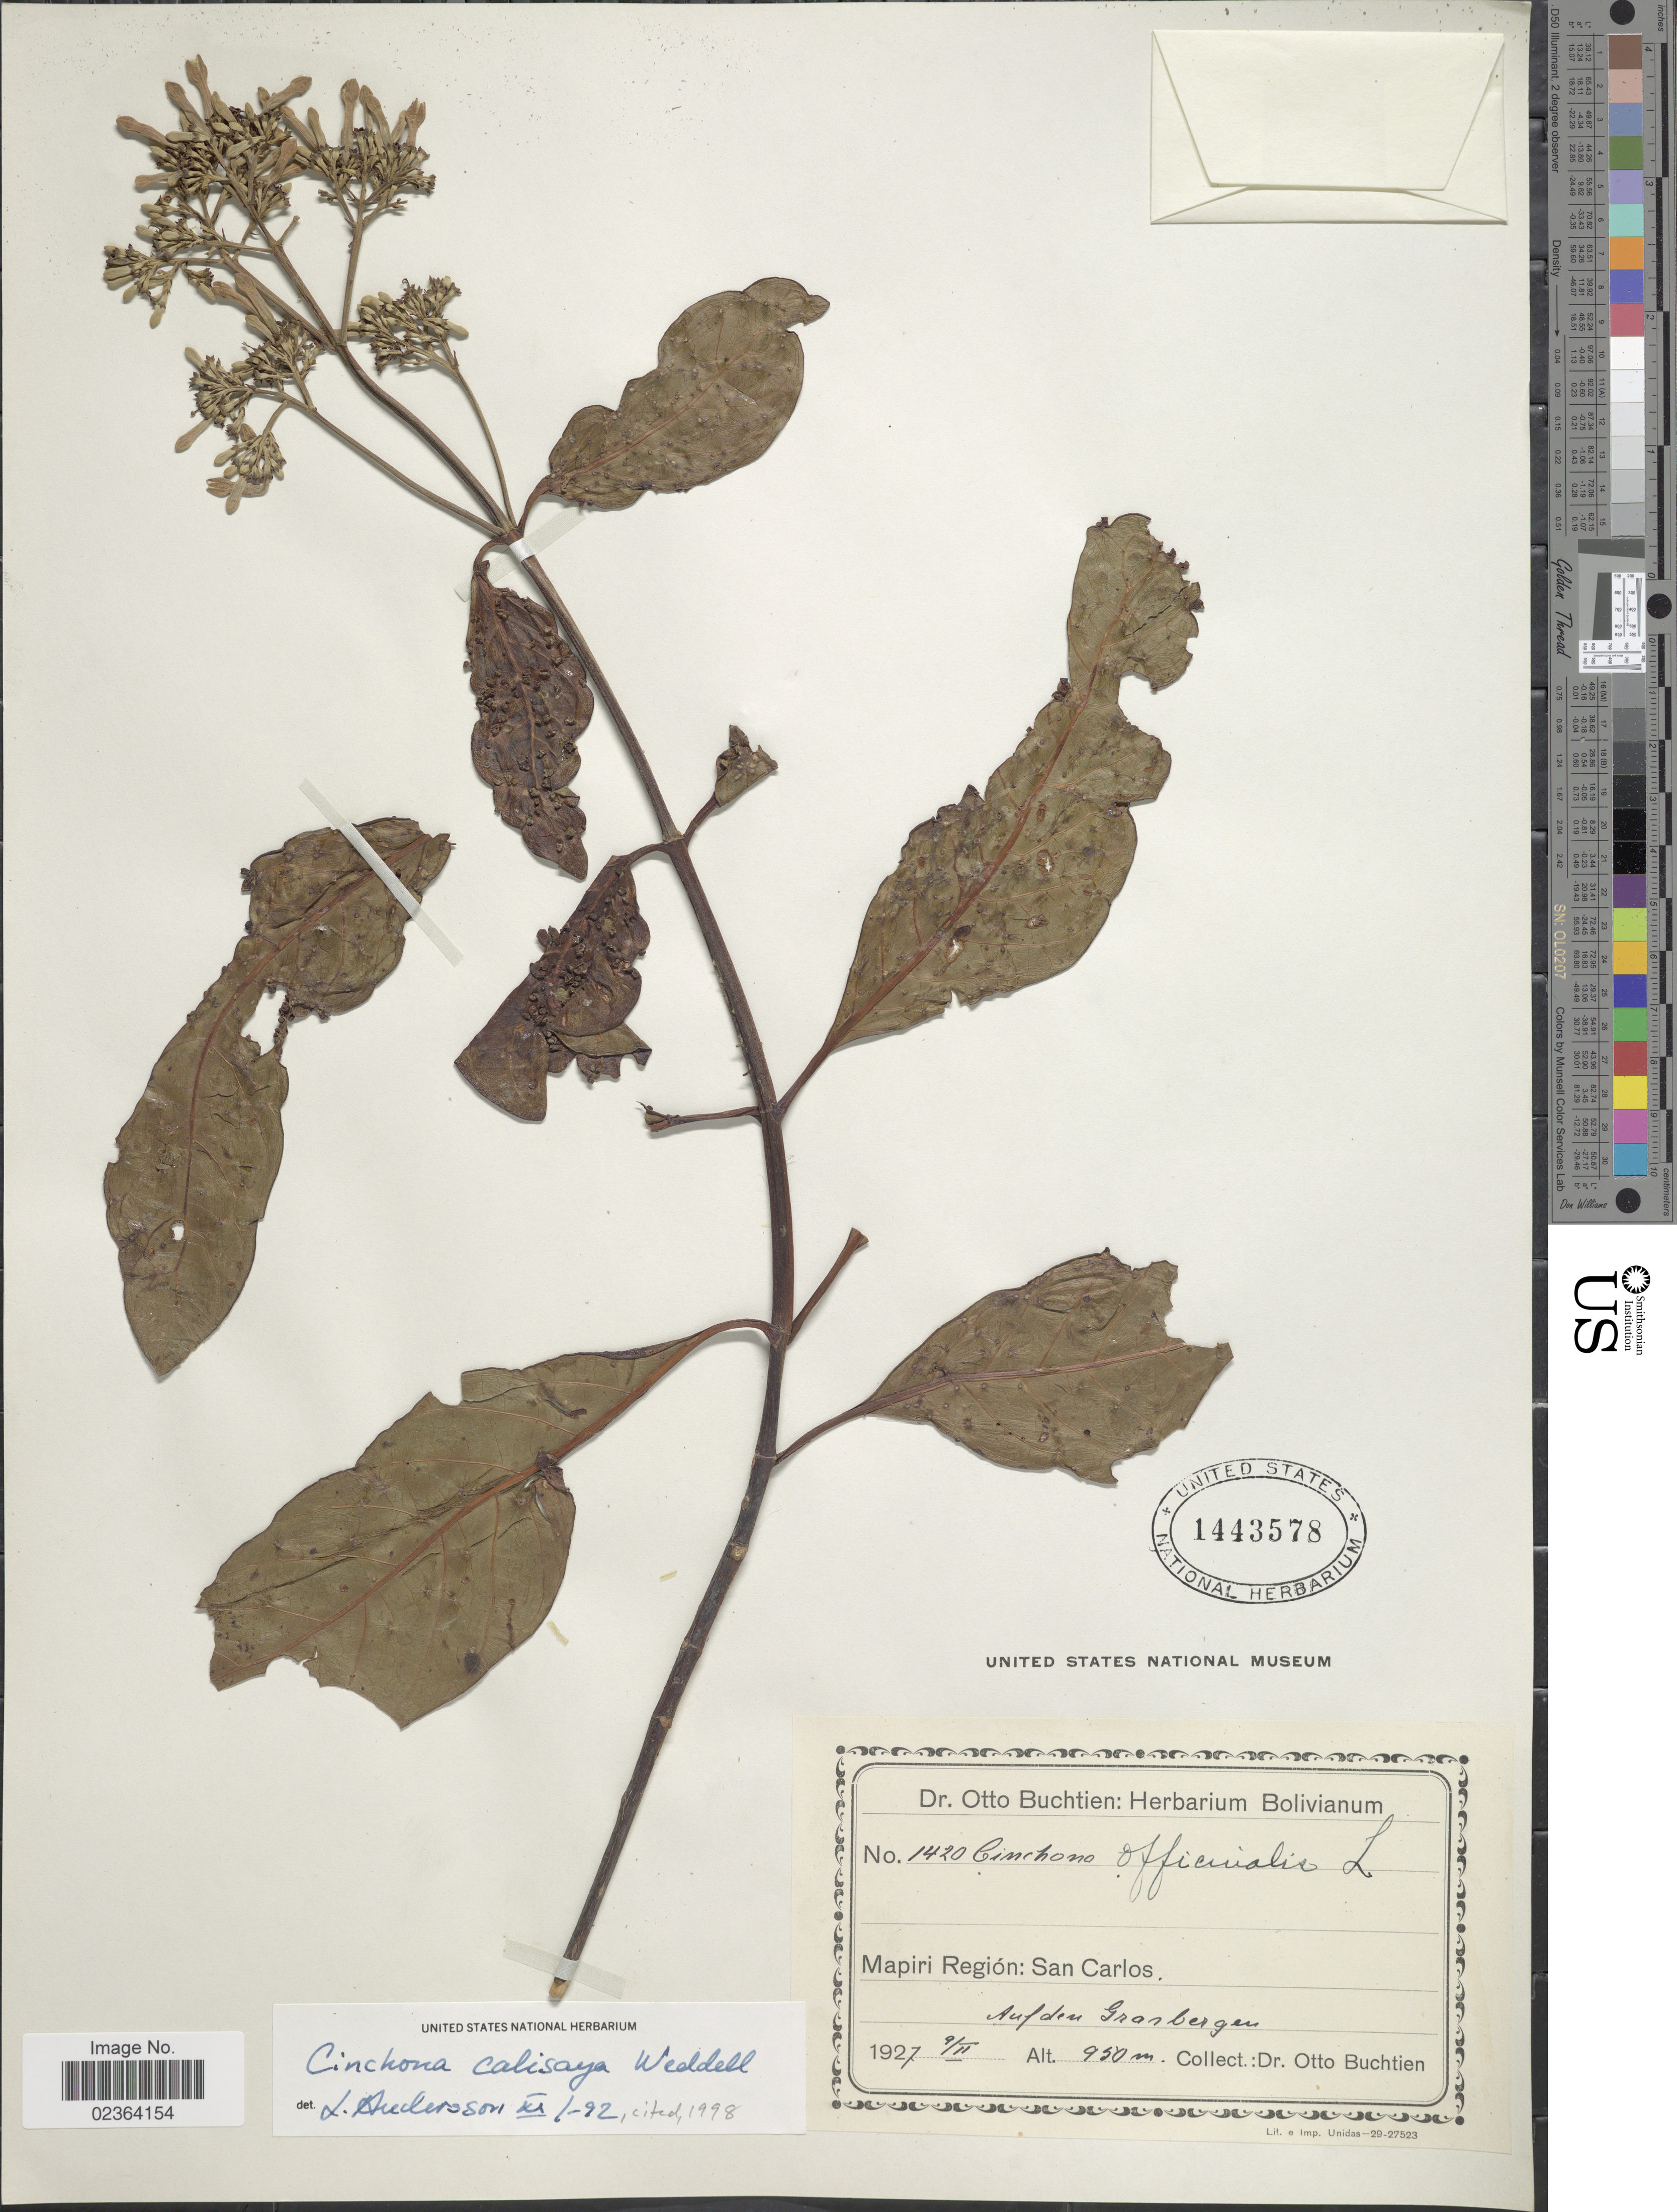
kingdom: Plantae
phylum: Tracheophyta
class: Magnoliopsida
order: Gentianales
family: Rubiaceae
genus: Cinchona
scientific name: Cinchona calisaya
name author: Wedd.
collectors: O. Buchtien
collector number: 1420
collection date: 1927-02-09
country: Bolivia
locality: Mapiri Region: San Carlos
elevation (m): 950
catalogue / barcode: US 1443578